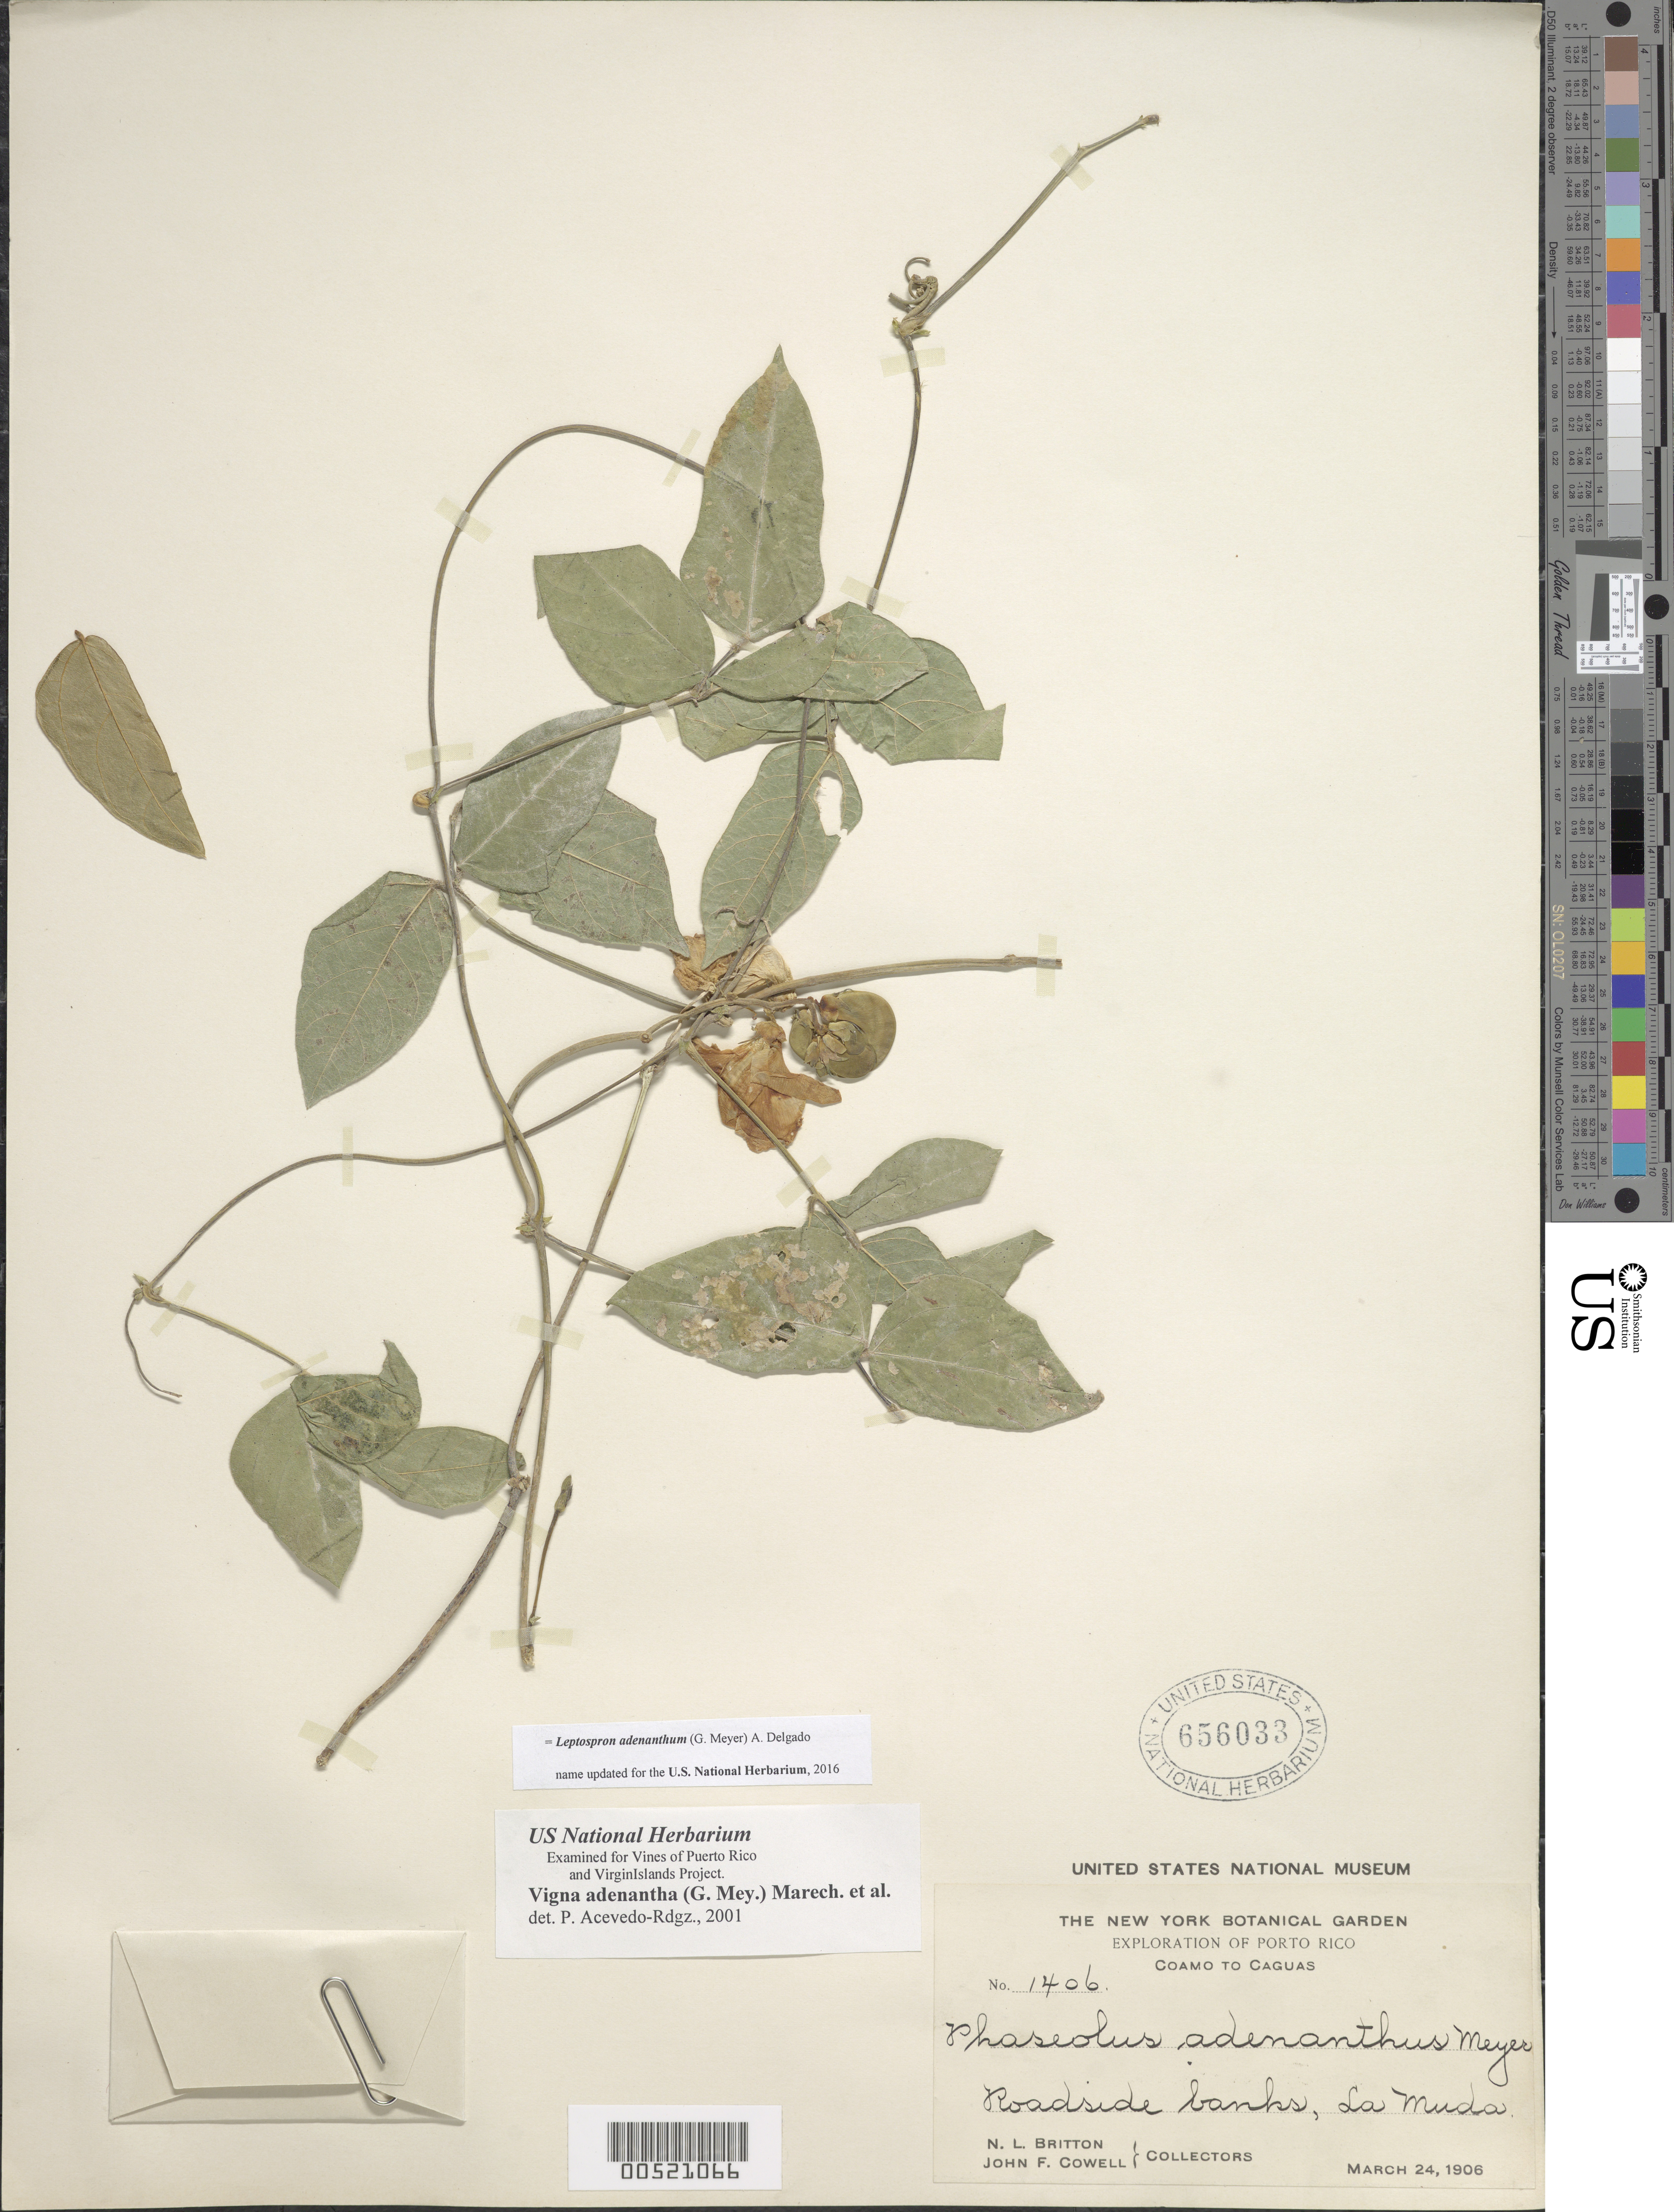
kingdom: Plantae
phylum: Tracheophyta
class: Magnoliopsida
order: Fabales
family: Fabaceae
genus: Leptospron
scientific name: Leptospron adenanthum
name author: (G. Mey.) A. Delgado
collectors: N. Britton & J. F. Cowell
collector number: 1406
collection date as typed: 24 Mar 1906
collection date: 1906-03-24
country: Puerto Rico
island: Greater Antilles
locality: Coamo to Caguas, La Muda. Roadside banks.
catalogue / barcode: US 656033